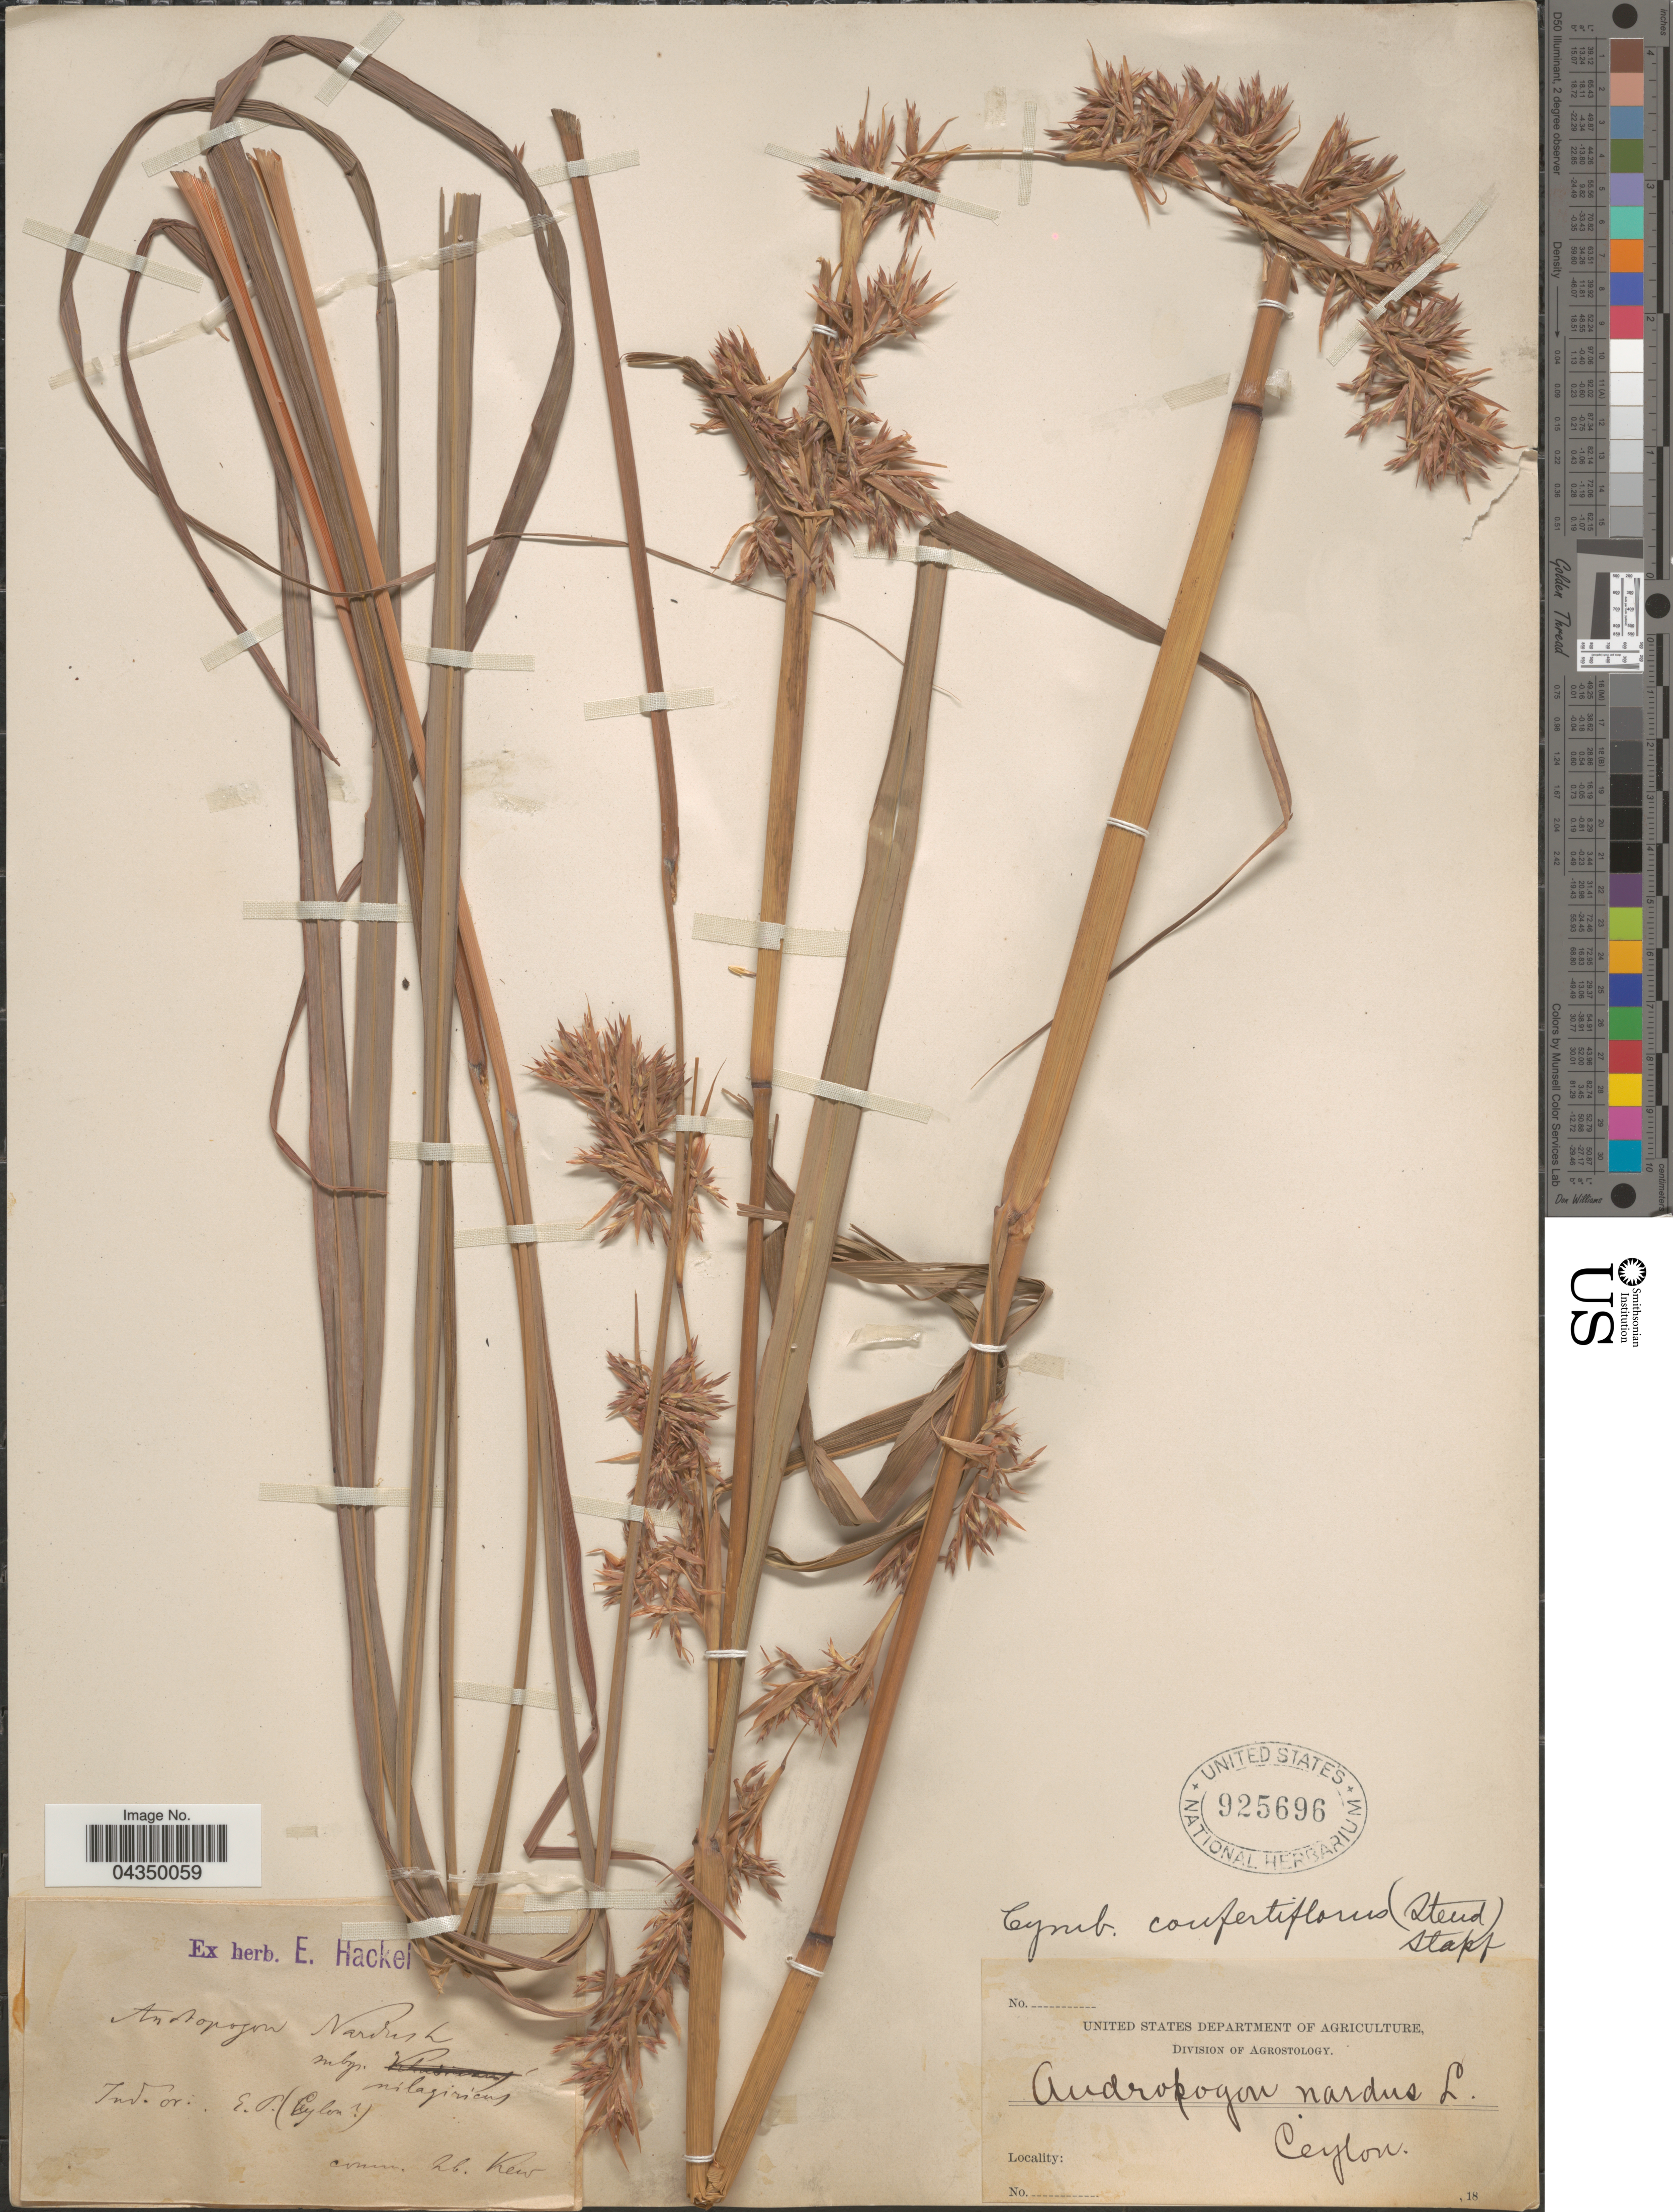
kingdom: Plantae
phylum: Tracheophyta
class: Liliopsida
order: Poales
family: Poaceae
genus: Cymbopogon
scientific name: Cymbopogon nardus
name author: (L.) Rendle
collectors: ex herb. E. Hackel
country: Sri Lanka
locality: Ind. or. E. [illegible text] (Ceylon).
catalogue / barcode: US 925696